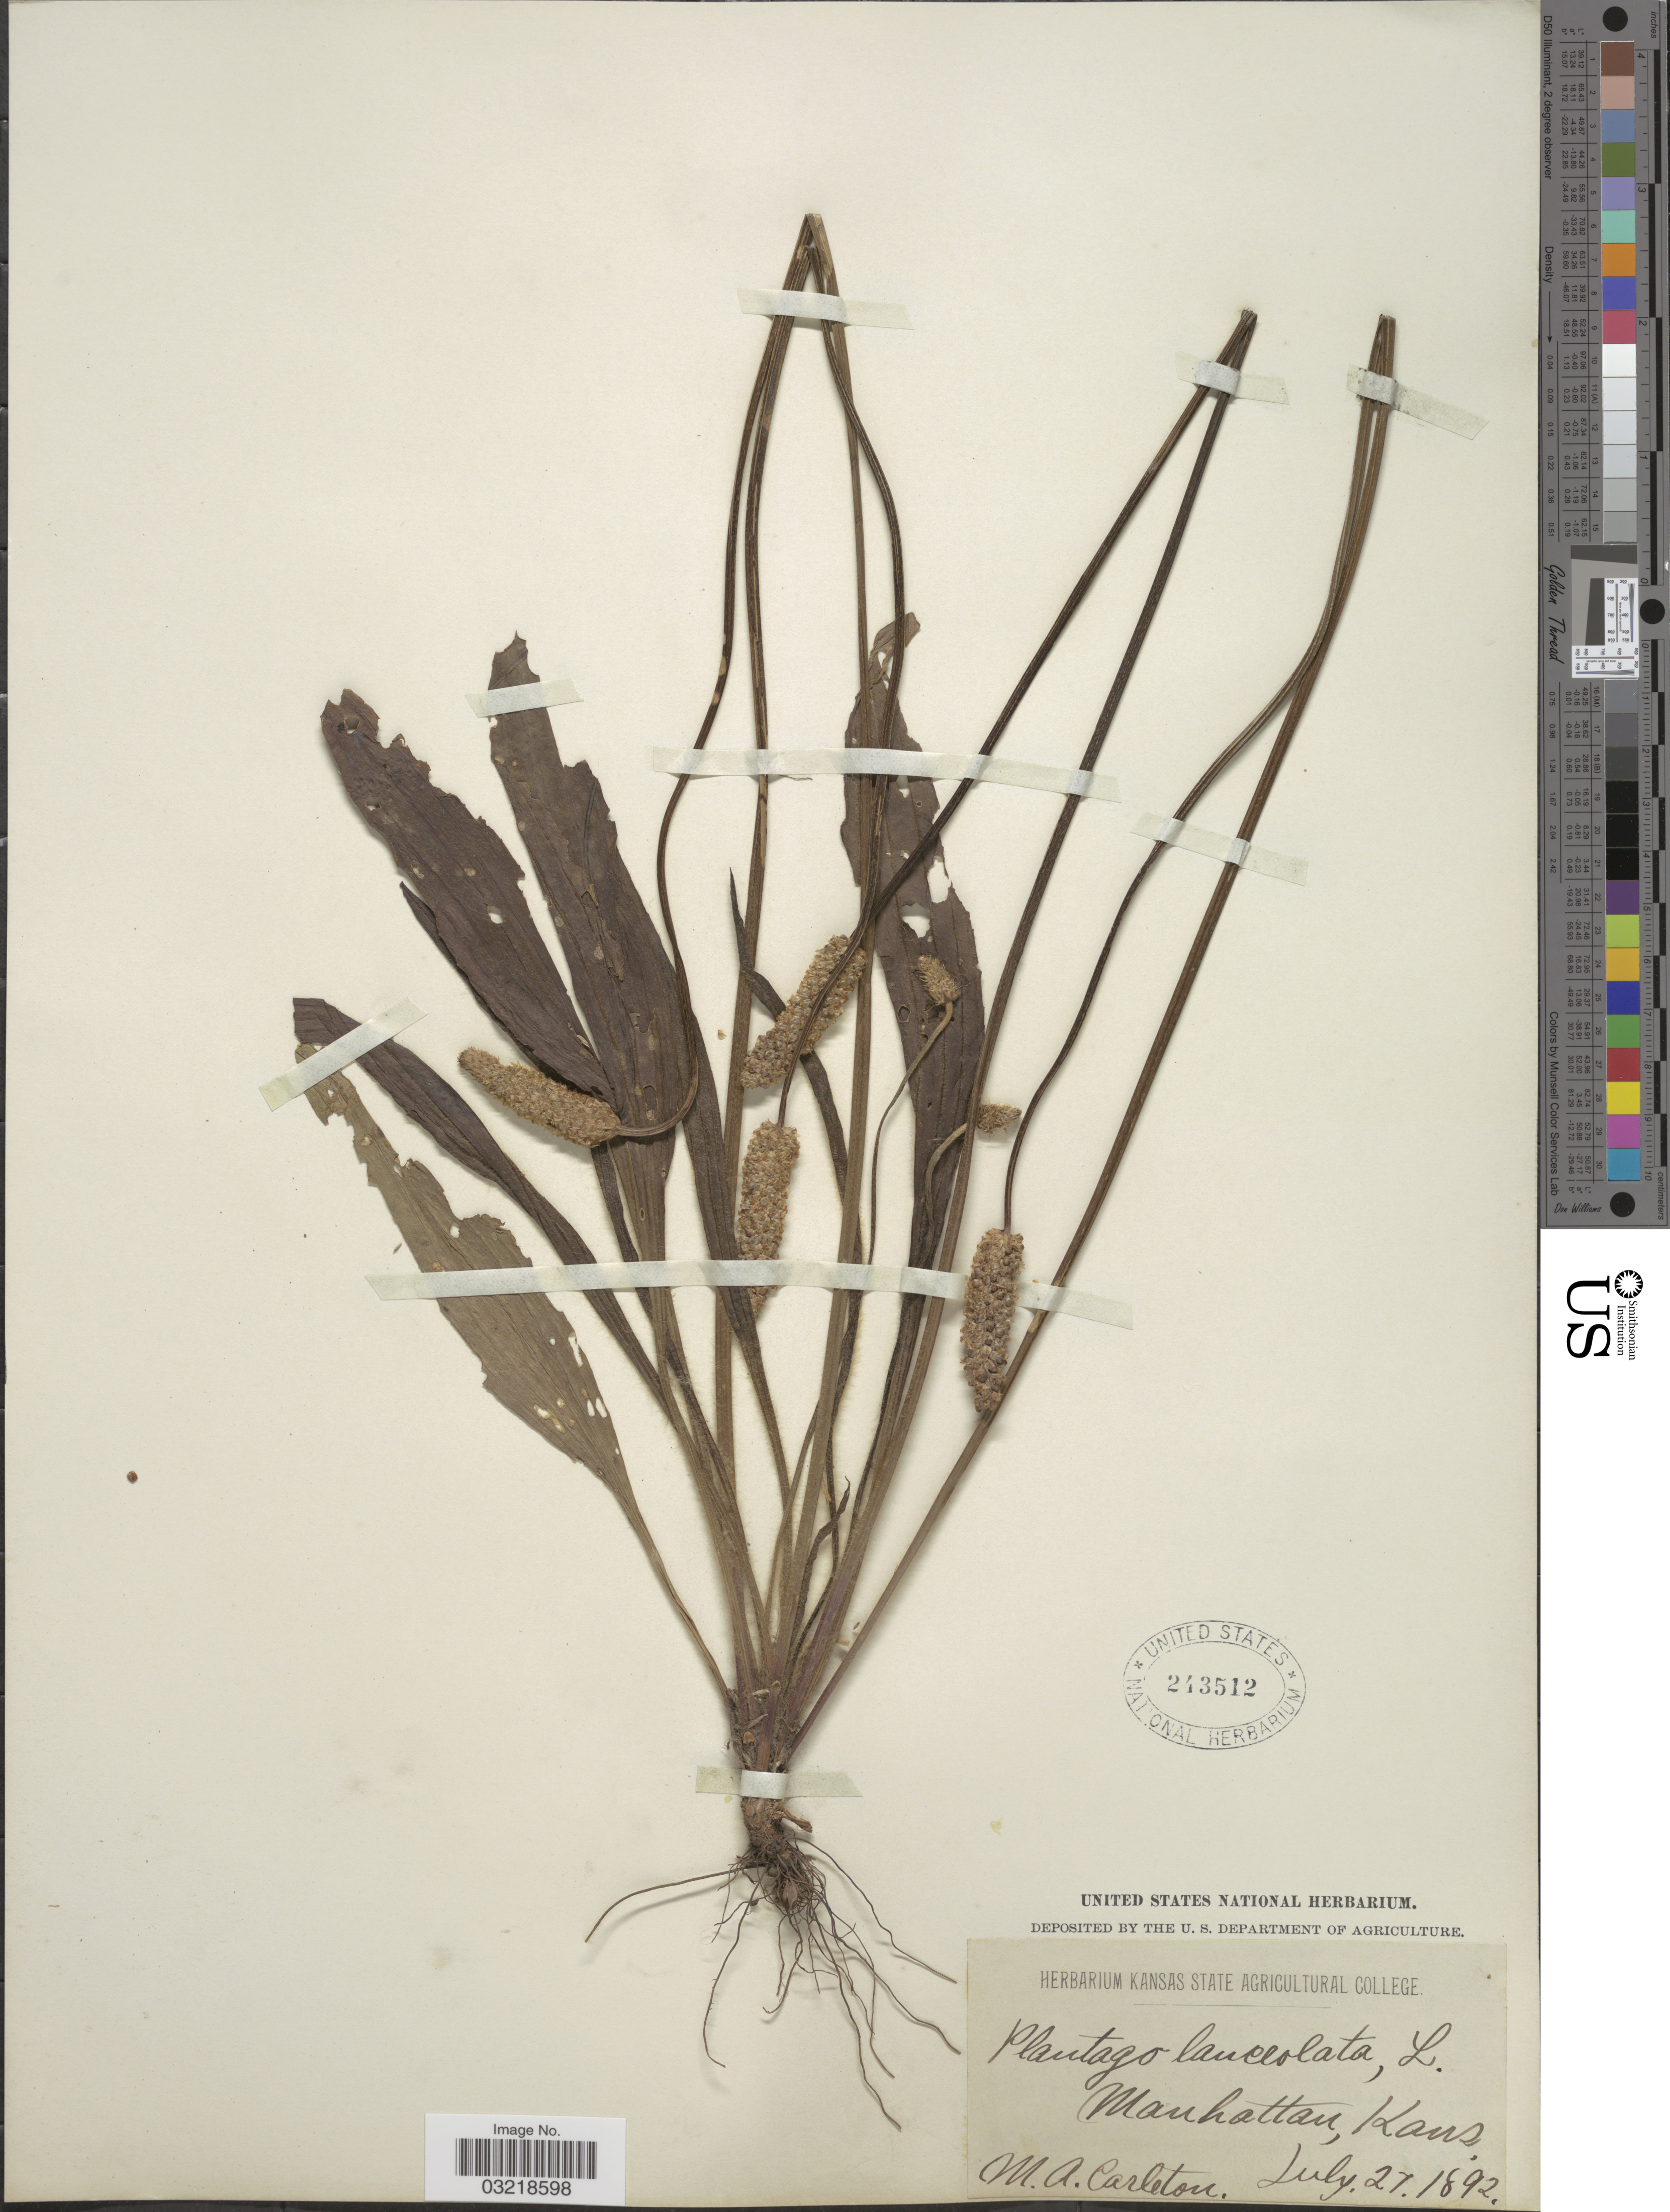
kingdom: Plantae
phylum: Tracheophyta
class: Magnoliopsida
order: Lamiales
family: Plantaginaceae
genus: Plantago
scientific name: Plantago lanceolata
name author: L.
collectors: M. A. Carleton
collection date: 1892-07-27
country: United States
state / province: Kansas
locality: Manhattan.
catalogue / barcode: US 243512